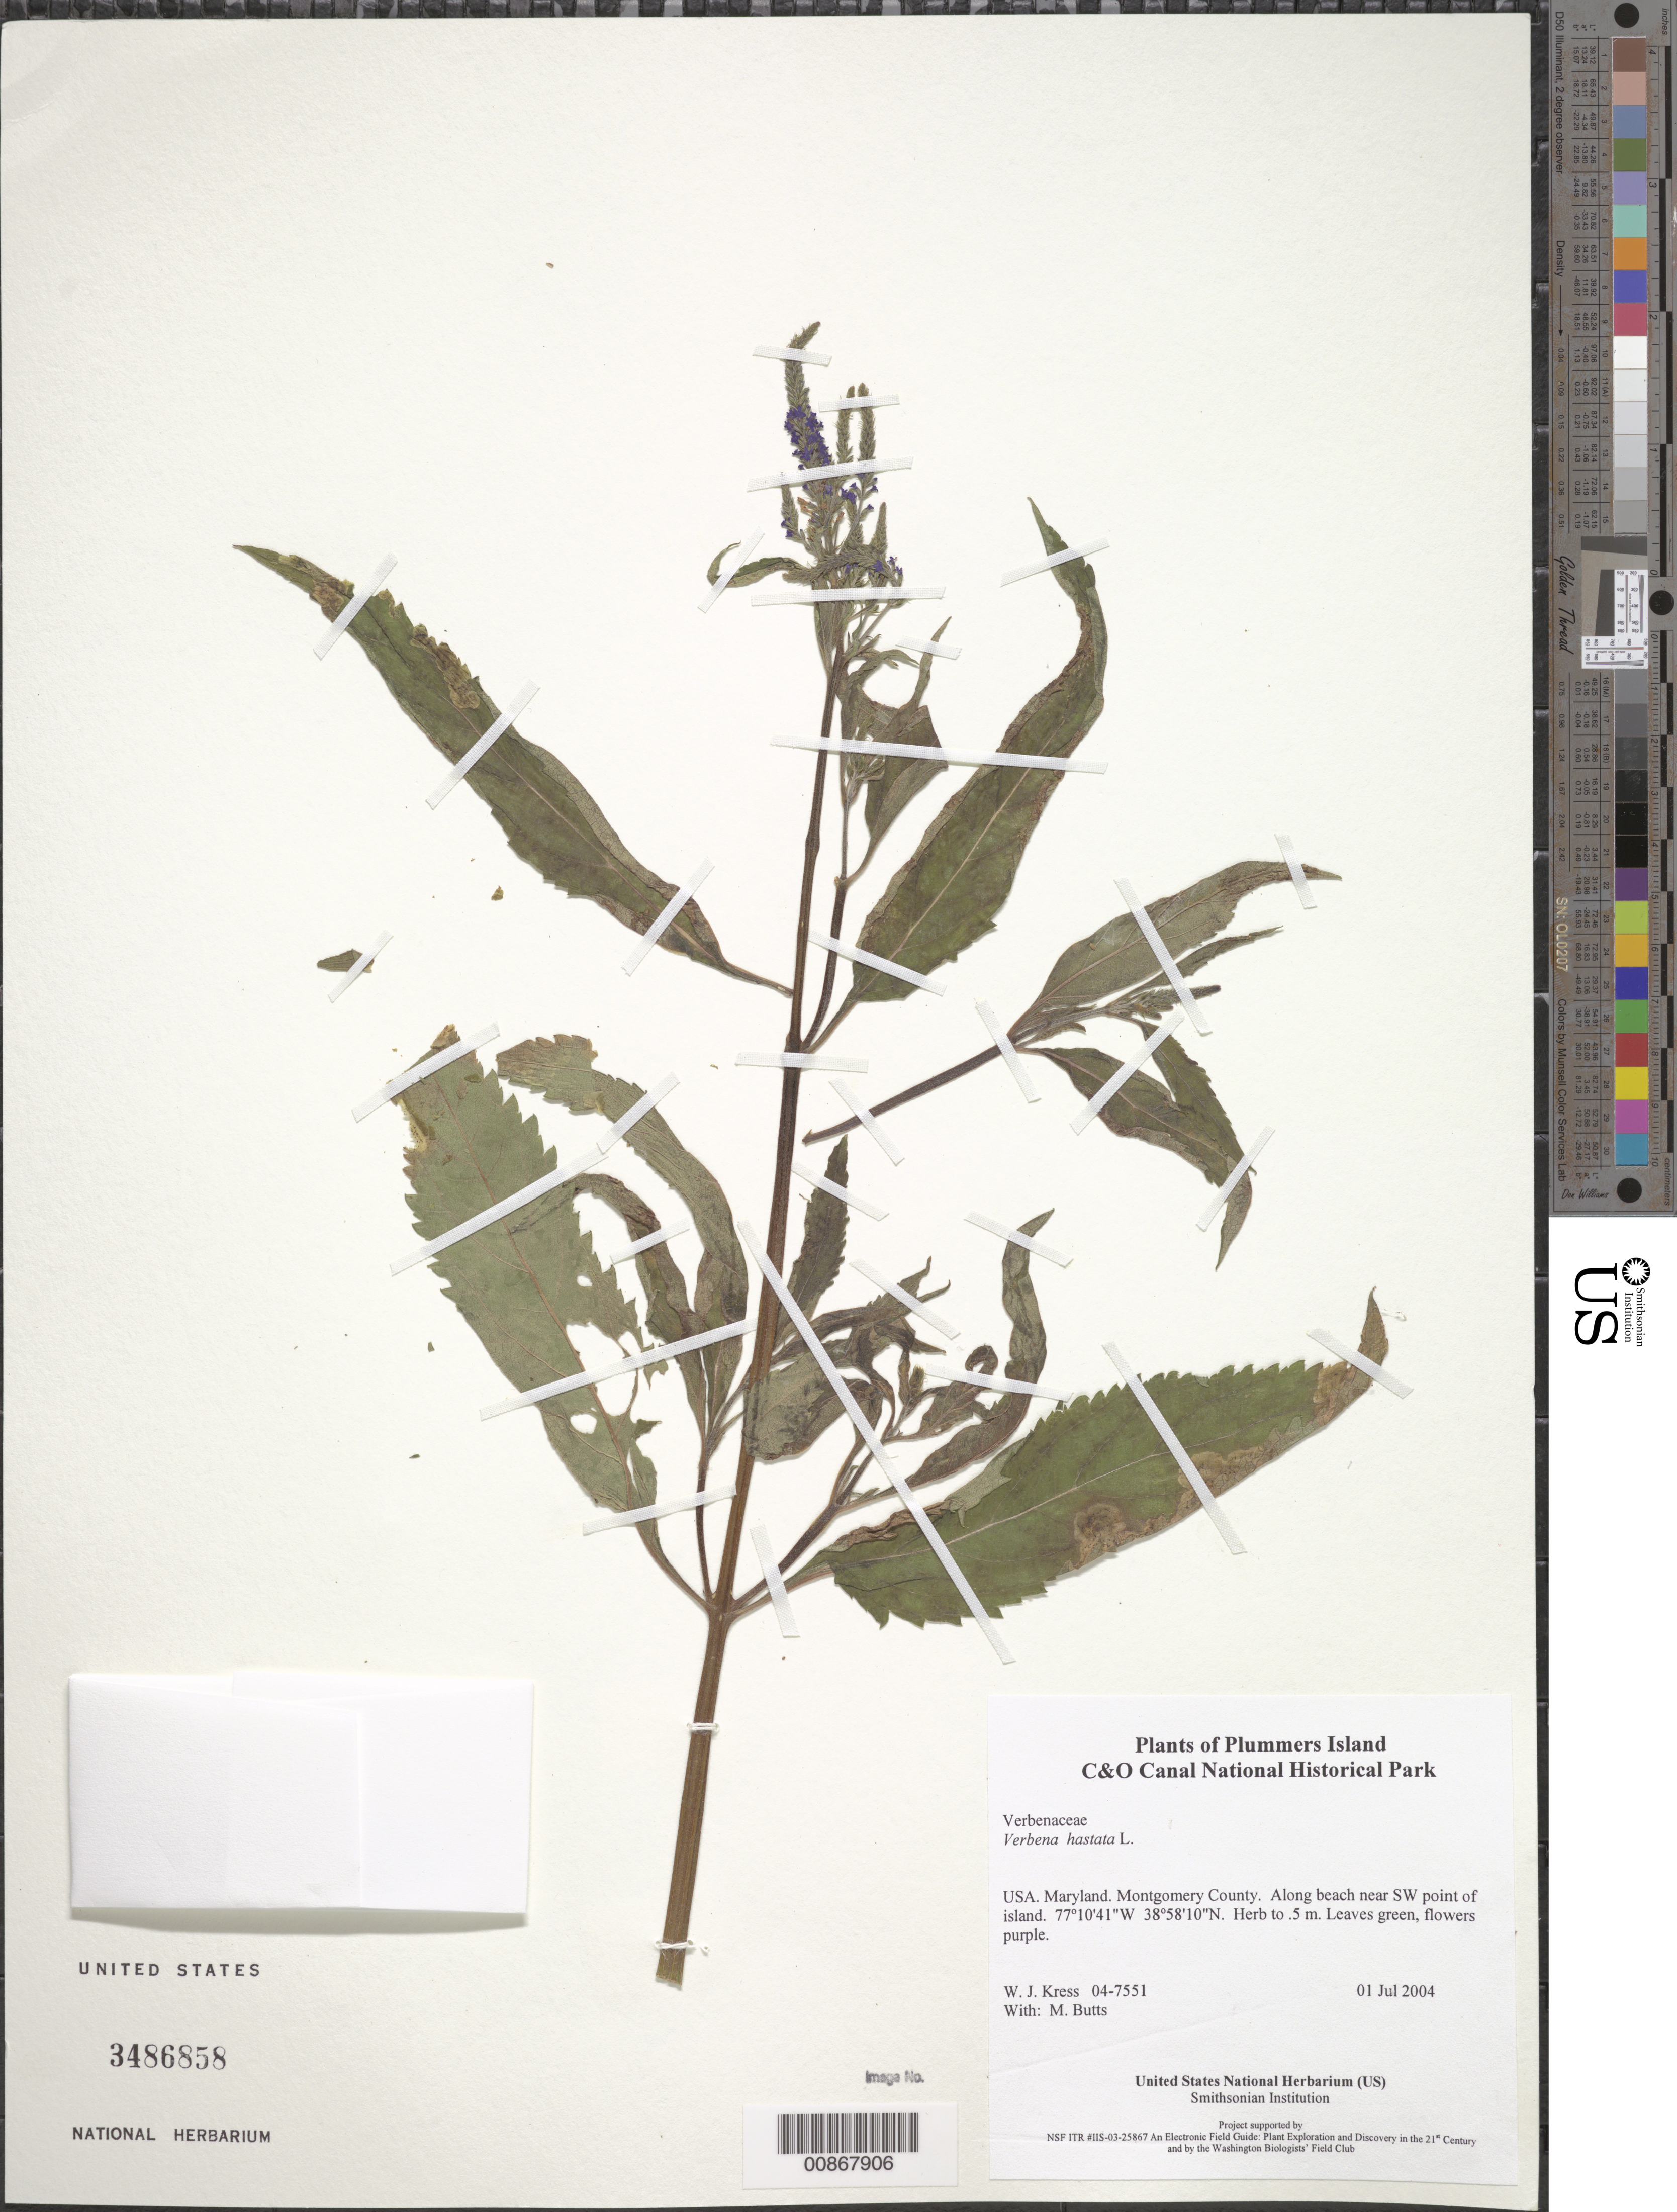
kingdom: Plantae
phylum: Tracheophyta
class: Magnoliopsida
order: Lamiales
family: Verbenaceae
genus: Verbena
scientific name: Verbena hastata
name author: L.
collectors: W. J. Kress & M. B. Butts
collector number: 04-7551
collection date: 2004-07-01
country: United States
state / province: Maryland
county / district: Montgomery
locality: Chesapeake and Ohio Canal National Historical Park, Plummers Island, along beach near SW point of island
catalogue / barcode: US 3486858